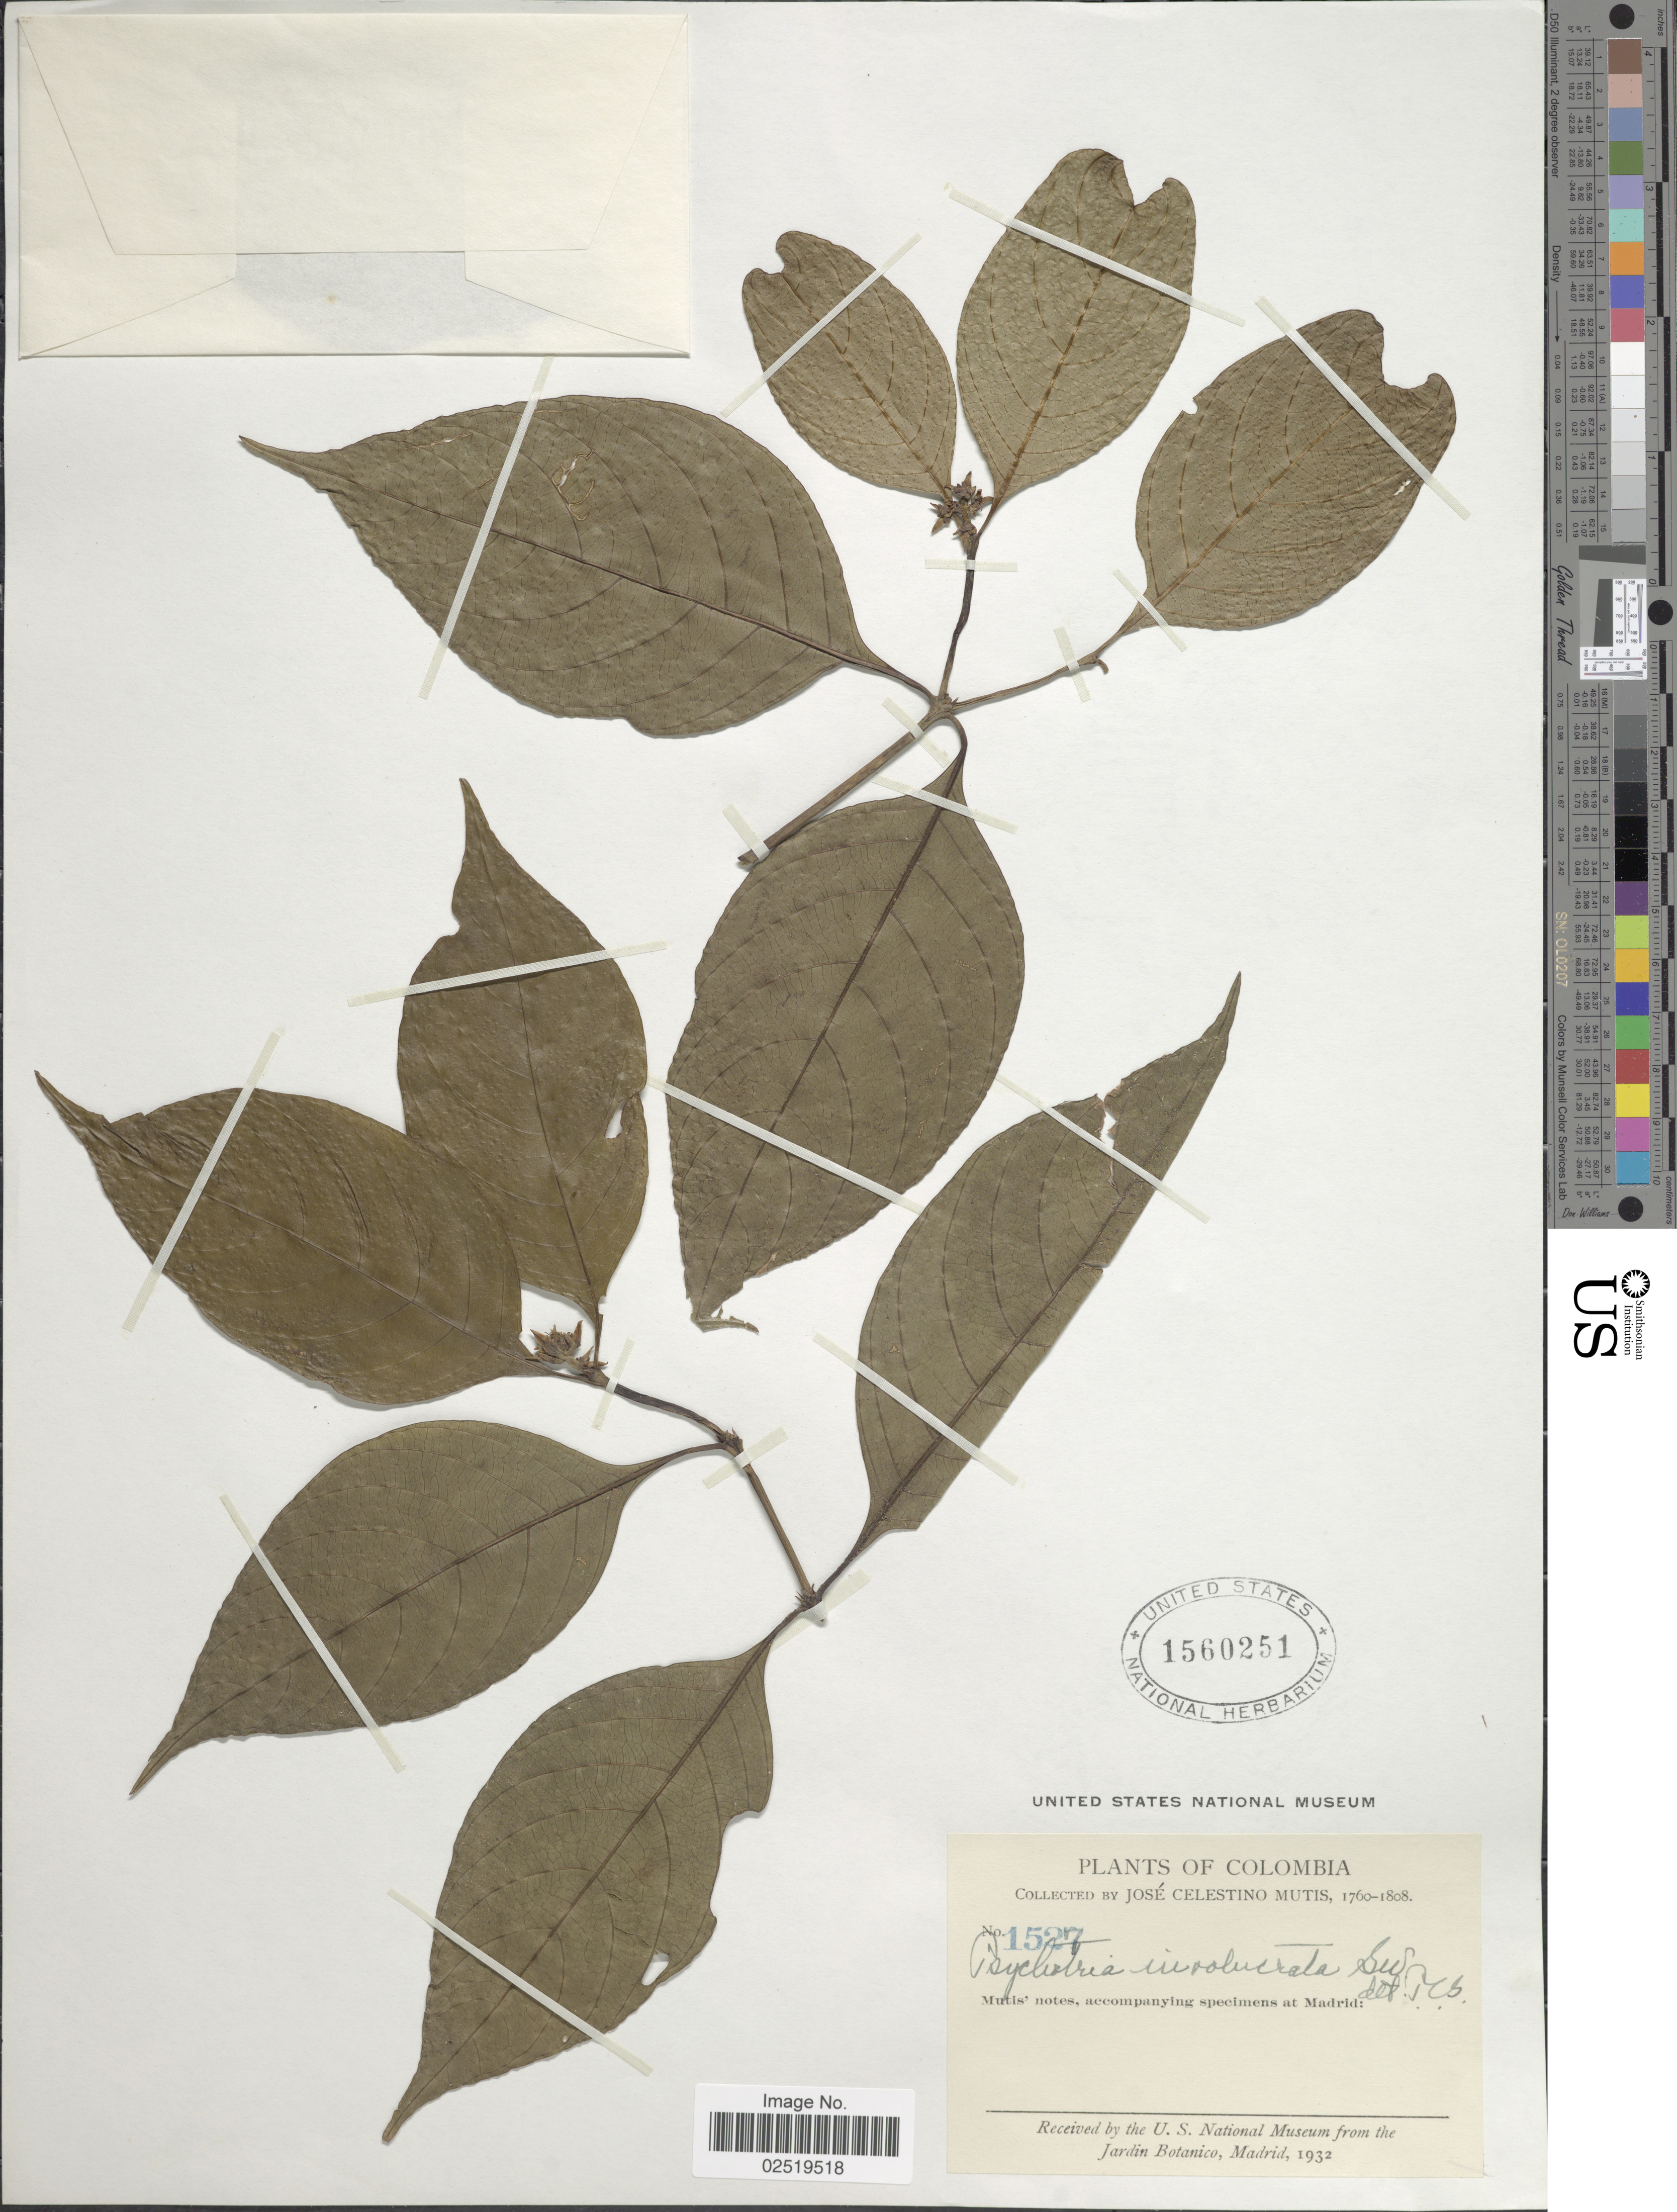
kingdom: Plantae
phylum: Tracheophyta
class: Magnoliopsida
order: Gentianales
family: Rubiaceae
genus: Psychotria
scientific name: Psychotria involucrata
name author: Sw.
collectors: J. C. B. Mutis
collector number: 1527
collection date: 1760/1808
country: Colombia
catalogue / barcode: US 1560251